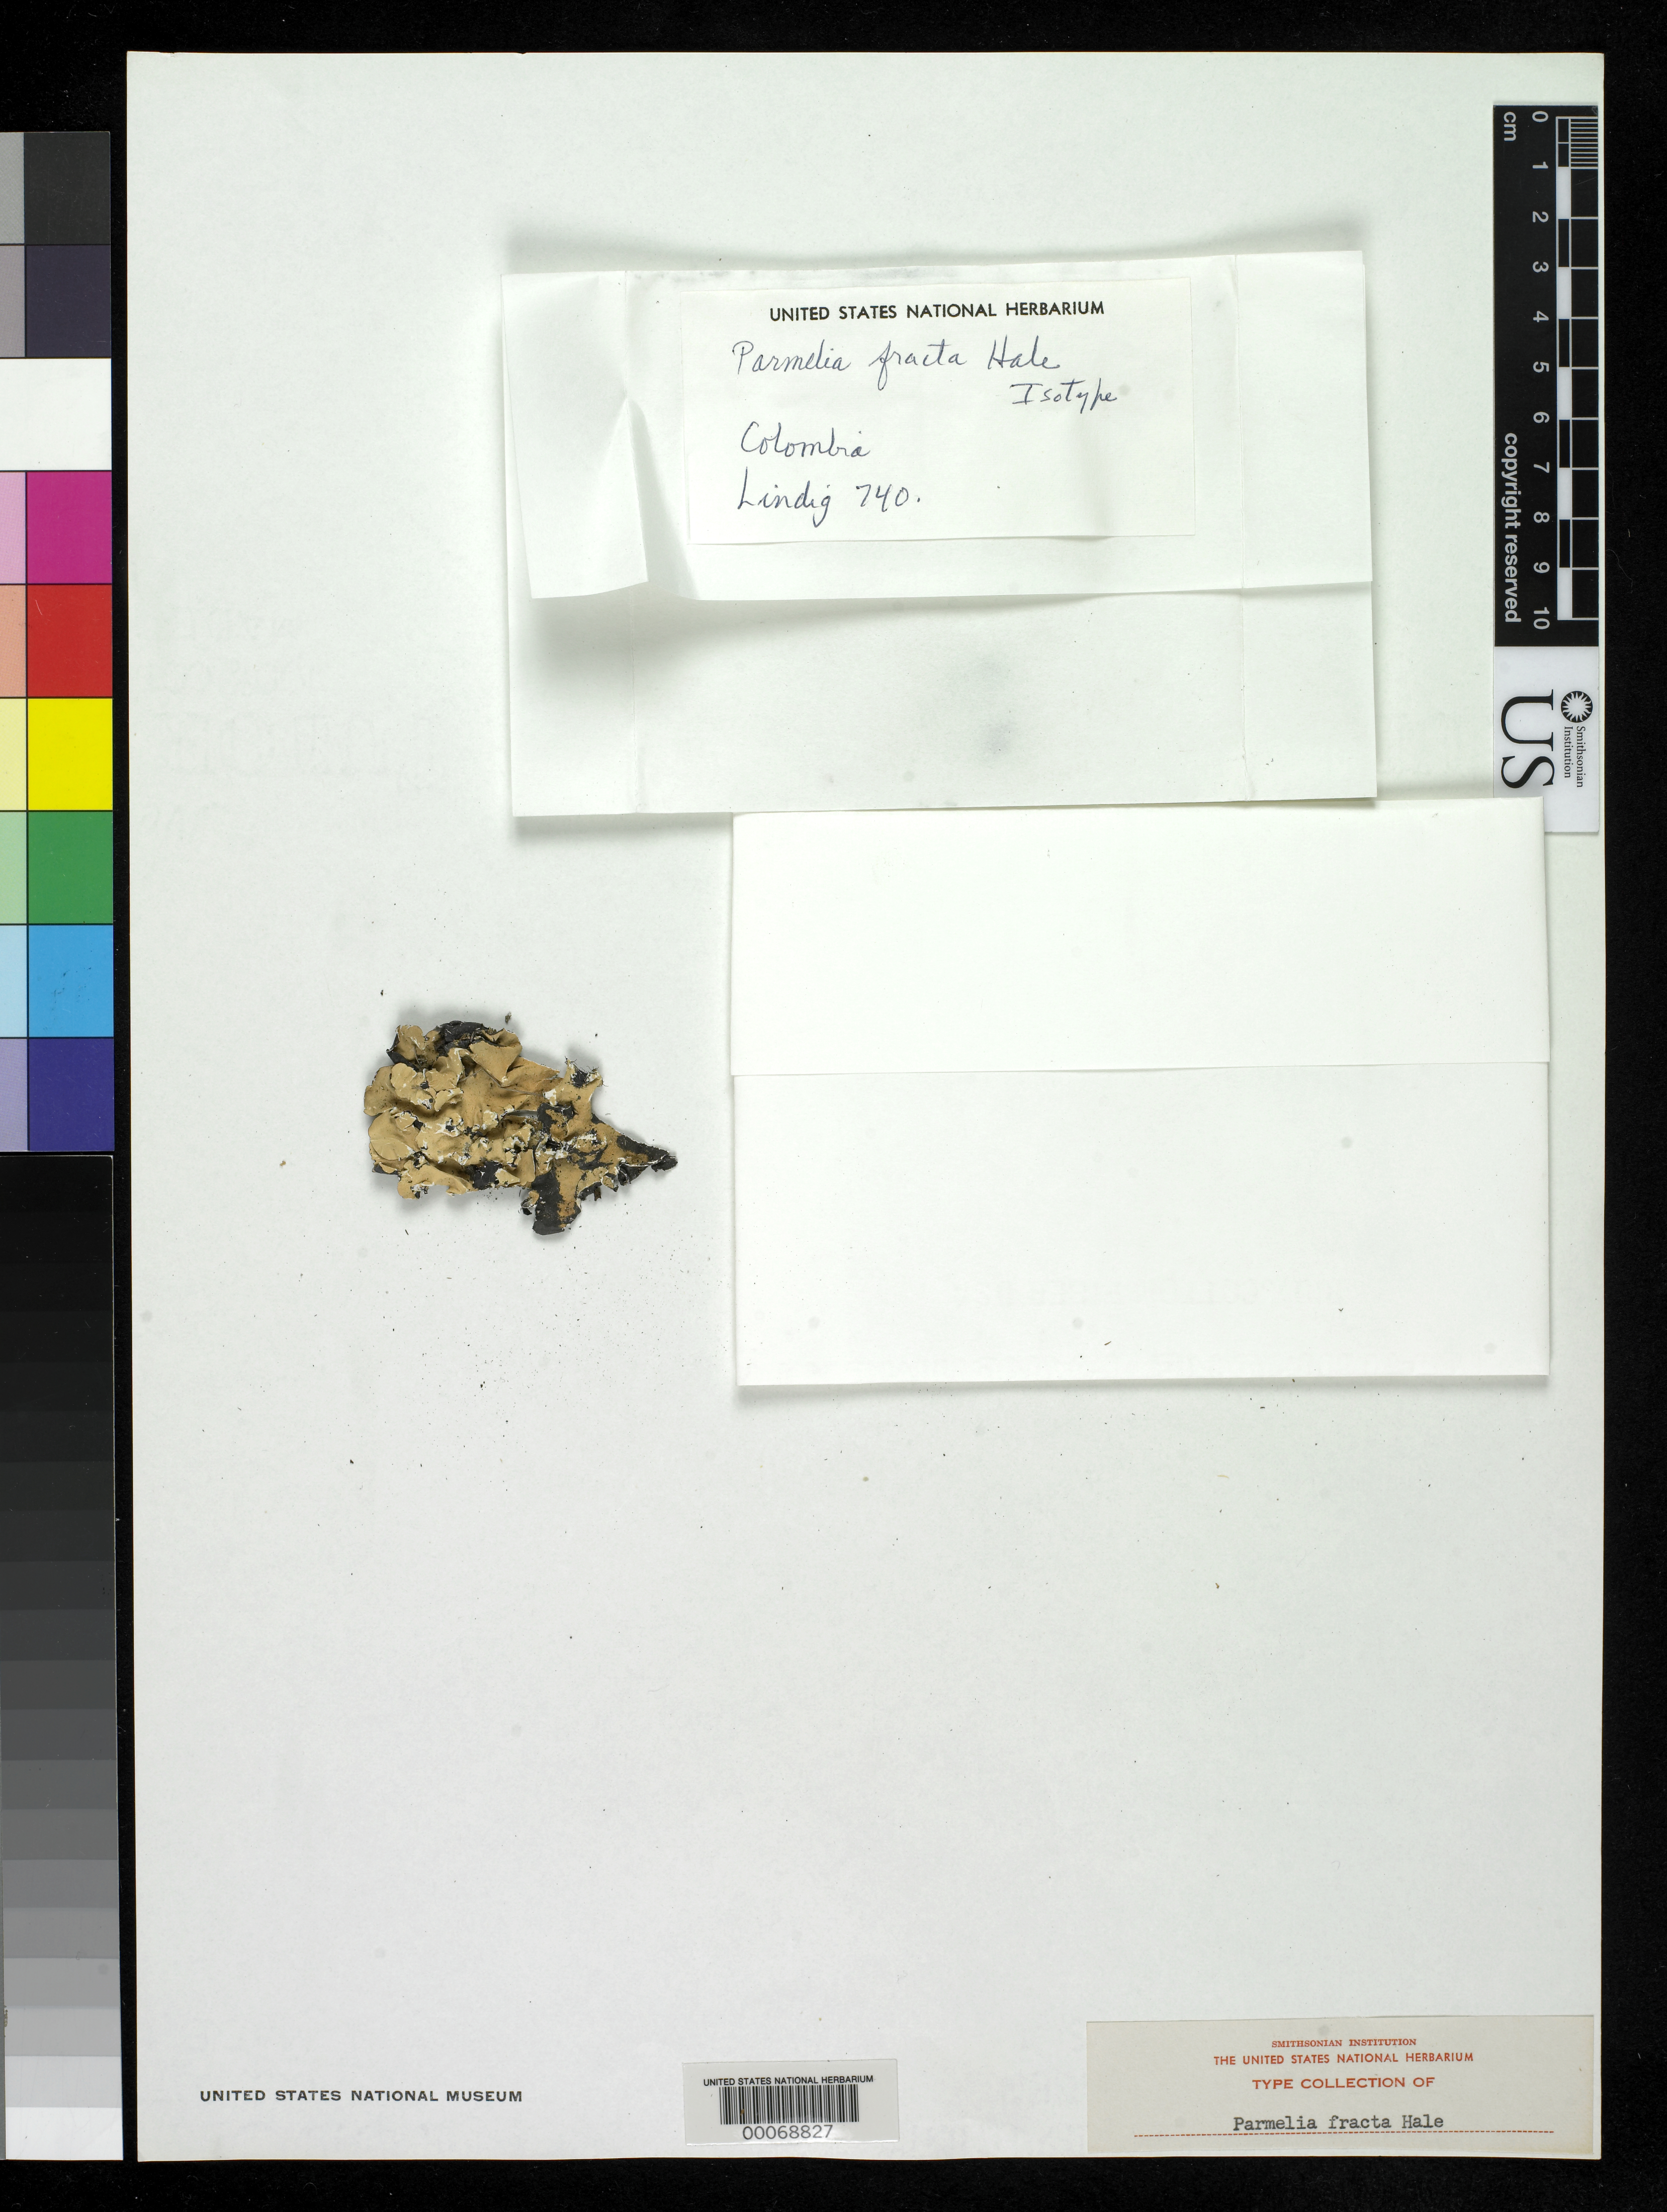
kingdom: Fungi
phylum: Ascomycota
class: Lecanoromycetes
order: Lecanorales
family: Parmeliaceae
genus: Parmelia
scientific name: Parmelia fracta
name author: Hale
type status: Isotype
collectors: A. Lindig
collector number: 740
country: Colombia